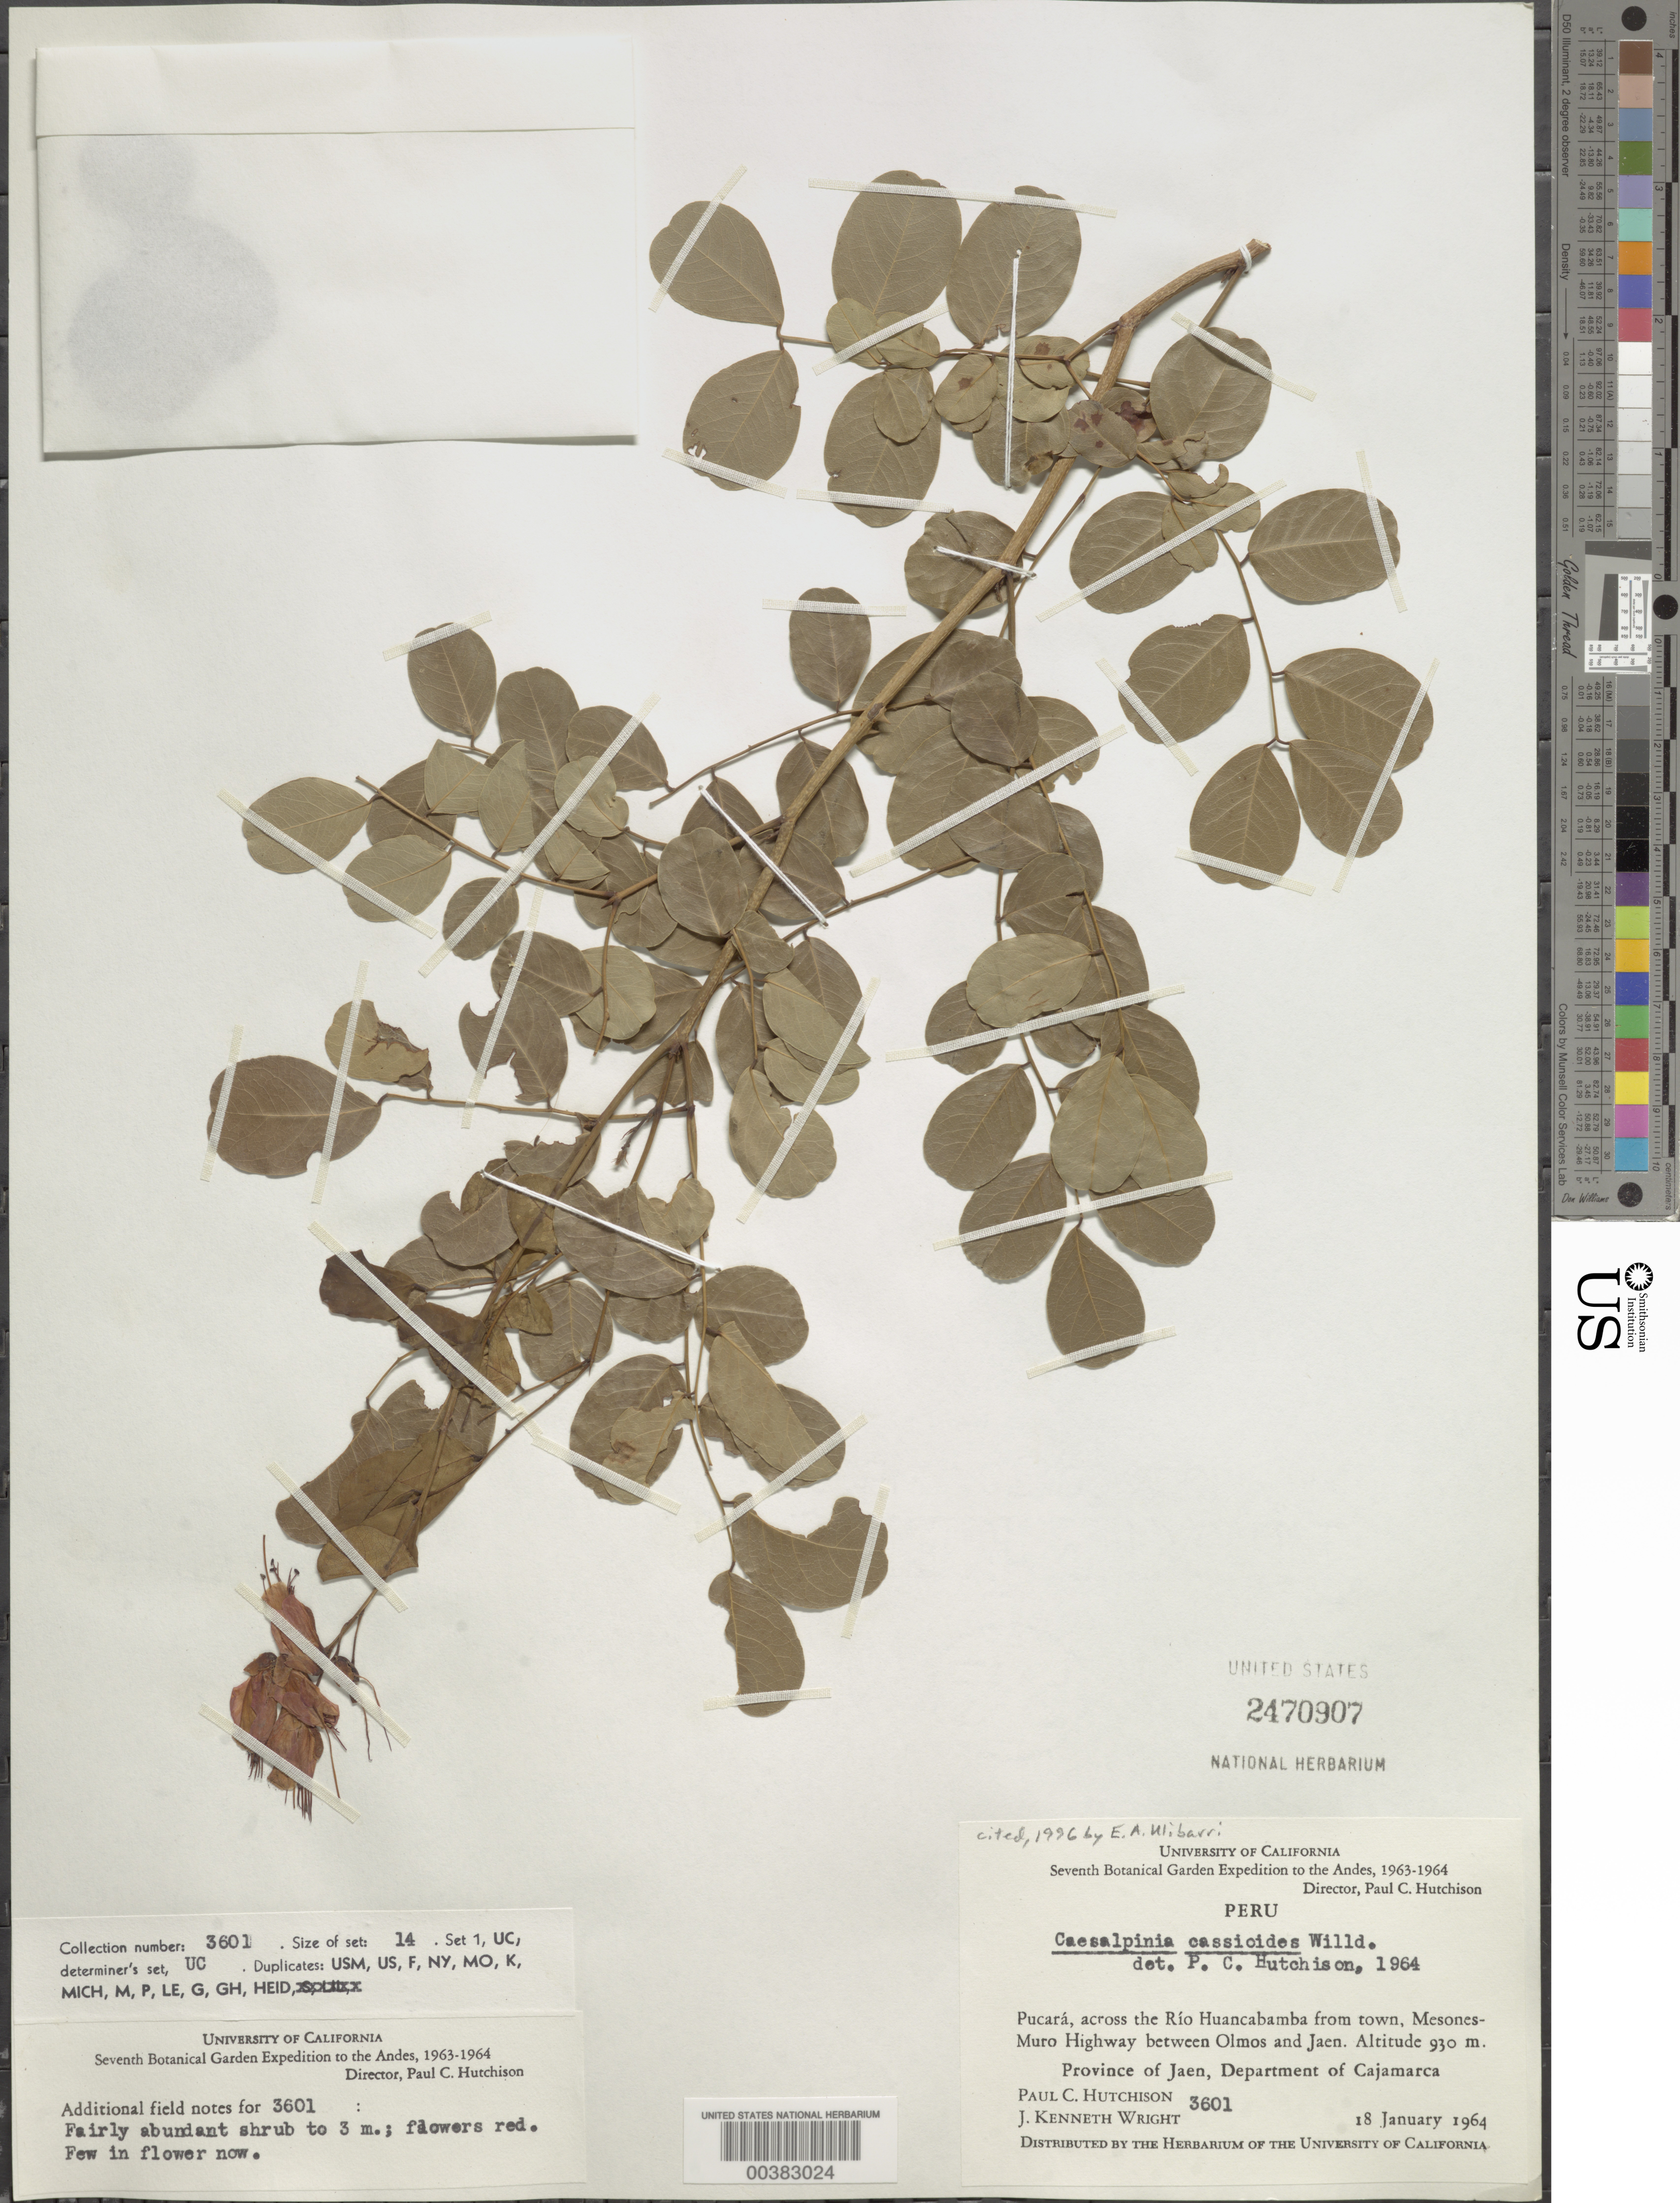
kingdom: Plantae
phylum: Tracheophyta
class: Magnoliopsida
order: Fabales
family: Fabaceae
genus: Caesalpinia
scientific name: Caesalpinia cassioides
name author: Willd.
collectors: P. C. Hutchison & J. K. Wright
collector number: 3601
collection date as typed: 18 Jan 1964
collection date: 1964-01-18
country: Peru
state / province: Cajamarca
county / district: Jaén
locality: Pucará across the Río Huancabamba from town, Mesones Muro Highway between Olmos and Jaén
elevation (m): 930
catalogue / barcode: US 2470907